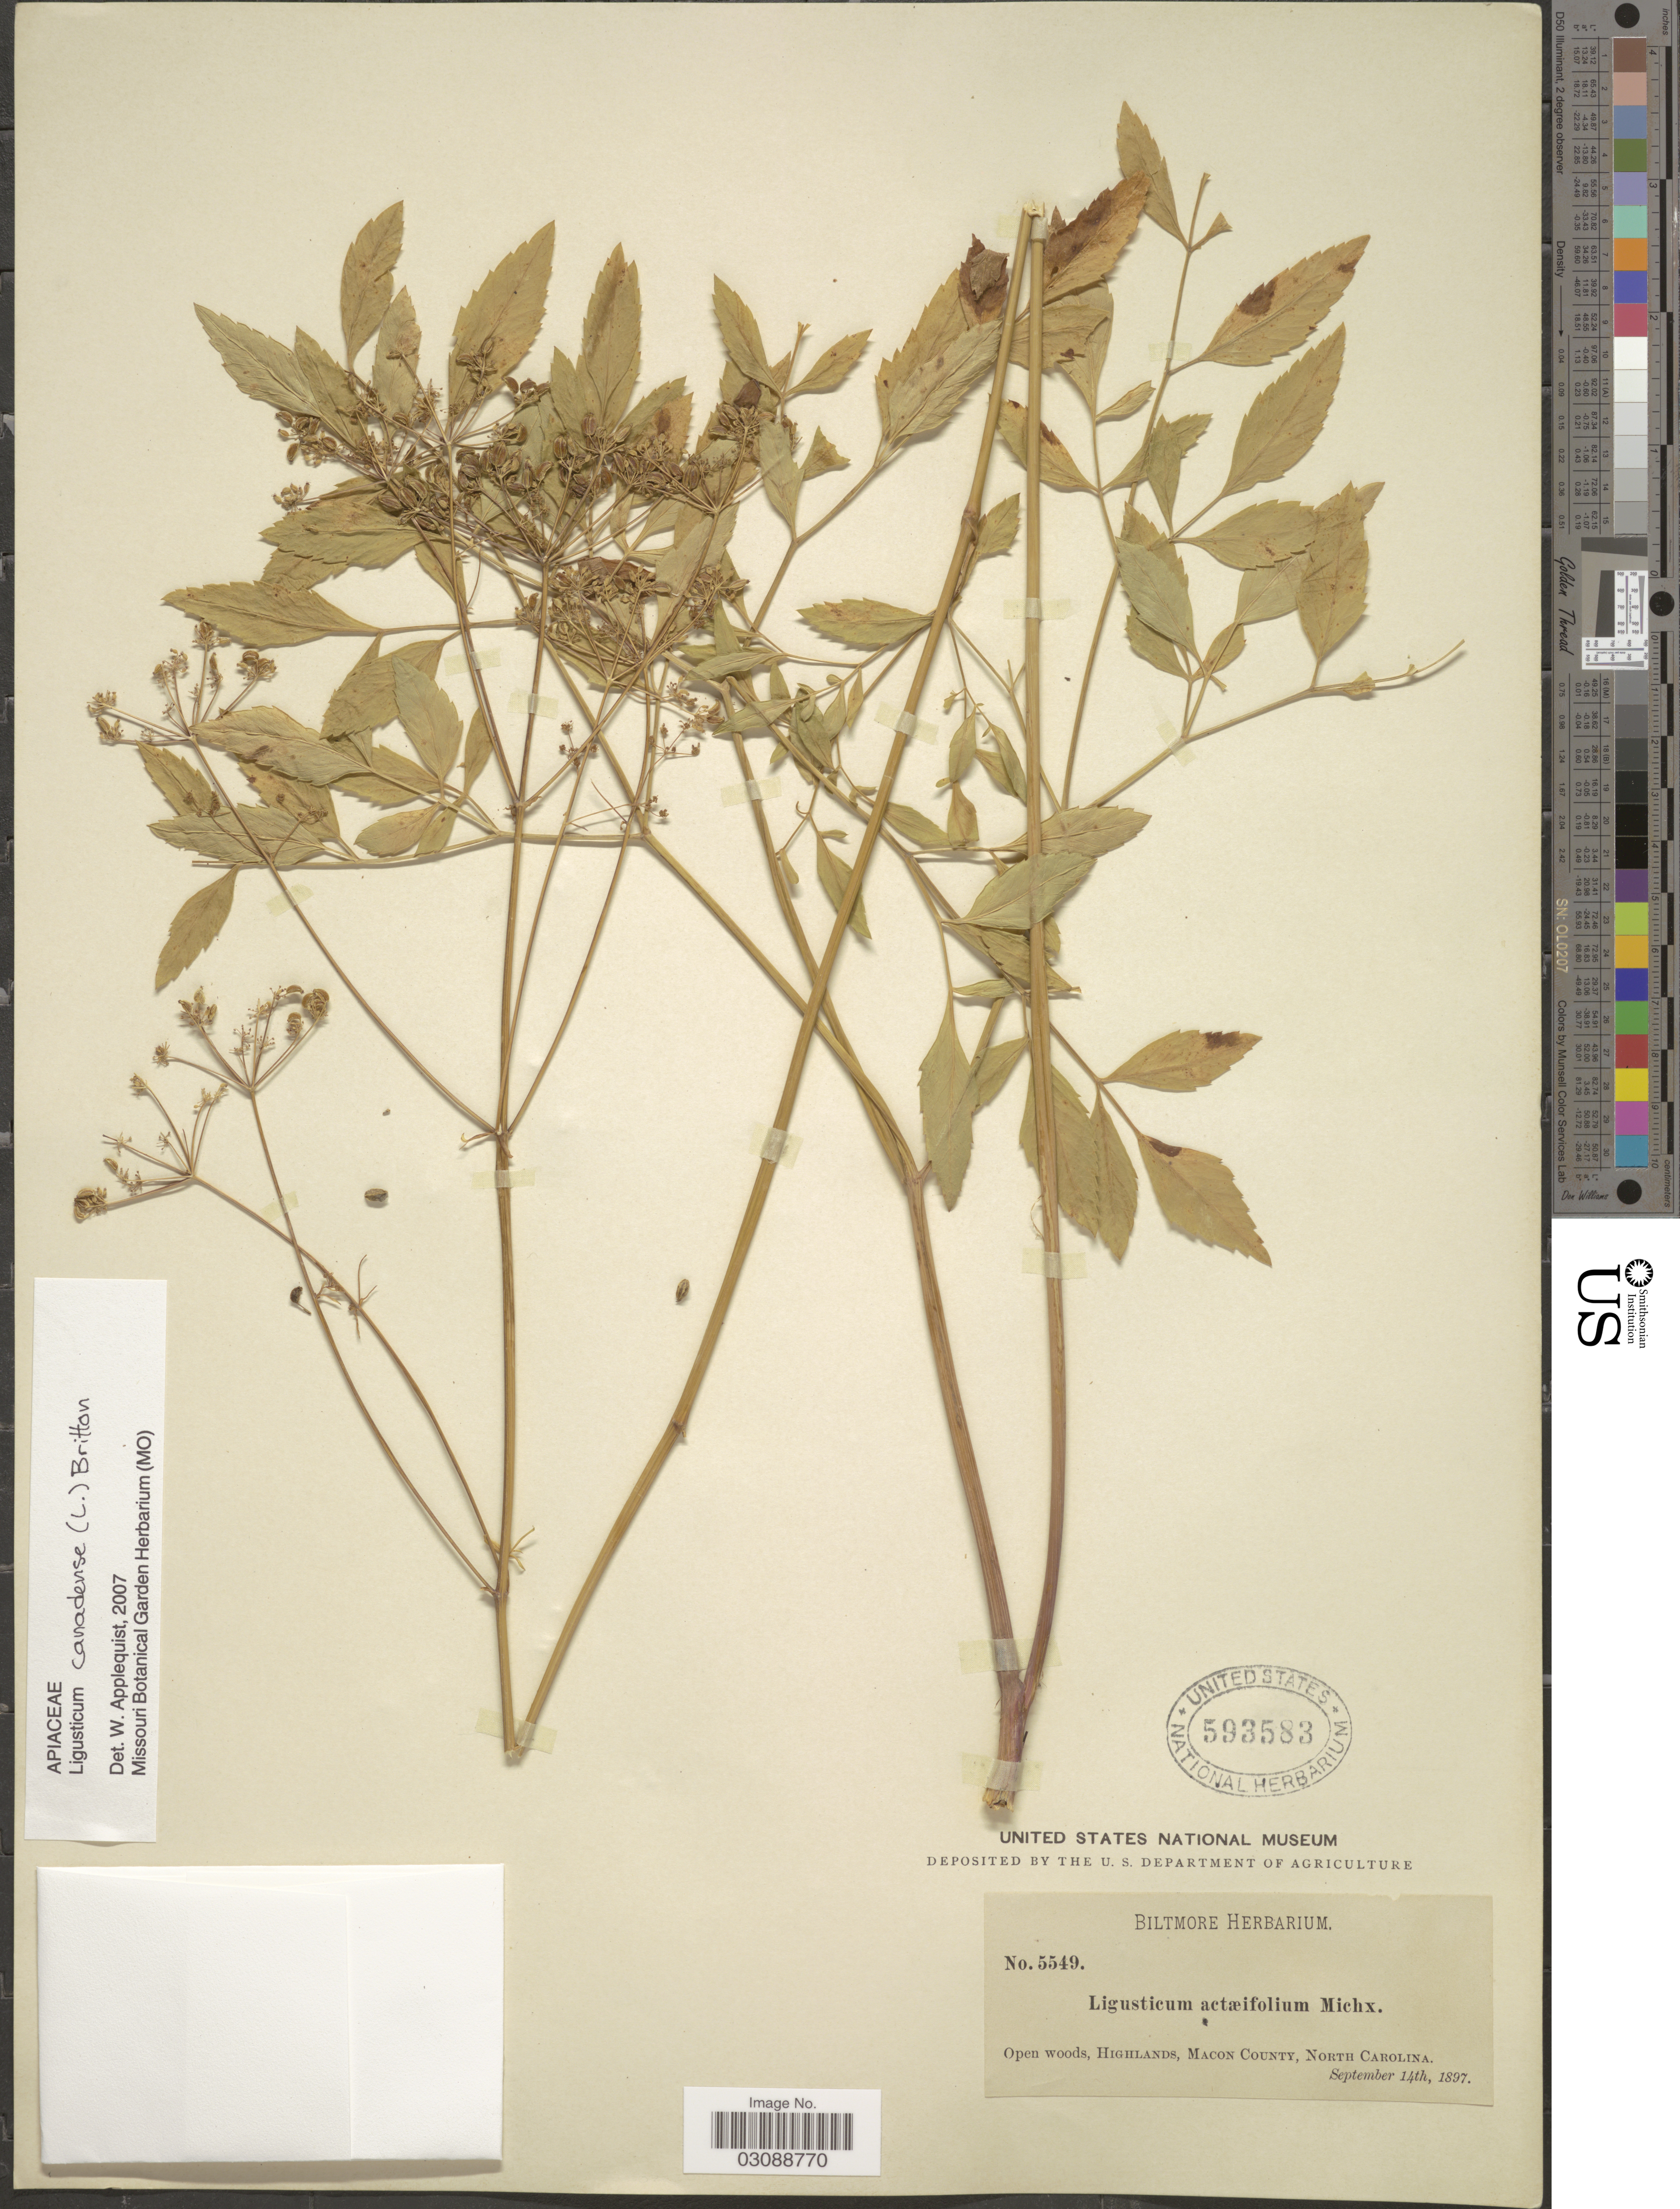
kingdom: Plantae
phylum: Tracheophyta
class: Magnoliopsida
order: Apiales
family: Apiaceae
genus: Ligusticum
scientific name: Ligusticum canadense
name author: (L.) Britton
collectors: ex herb. Biltmore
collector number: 5549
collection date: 1897-09-14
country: United States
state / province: North Carolina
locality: Highlands, Macon County.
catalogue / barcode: US 593583